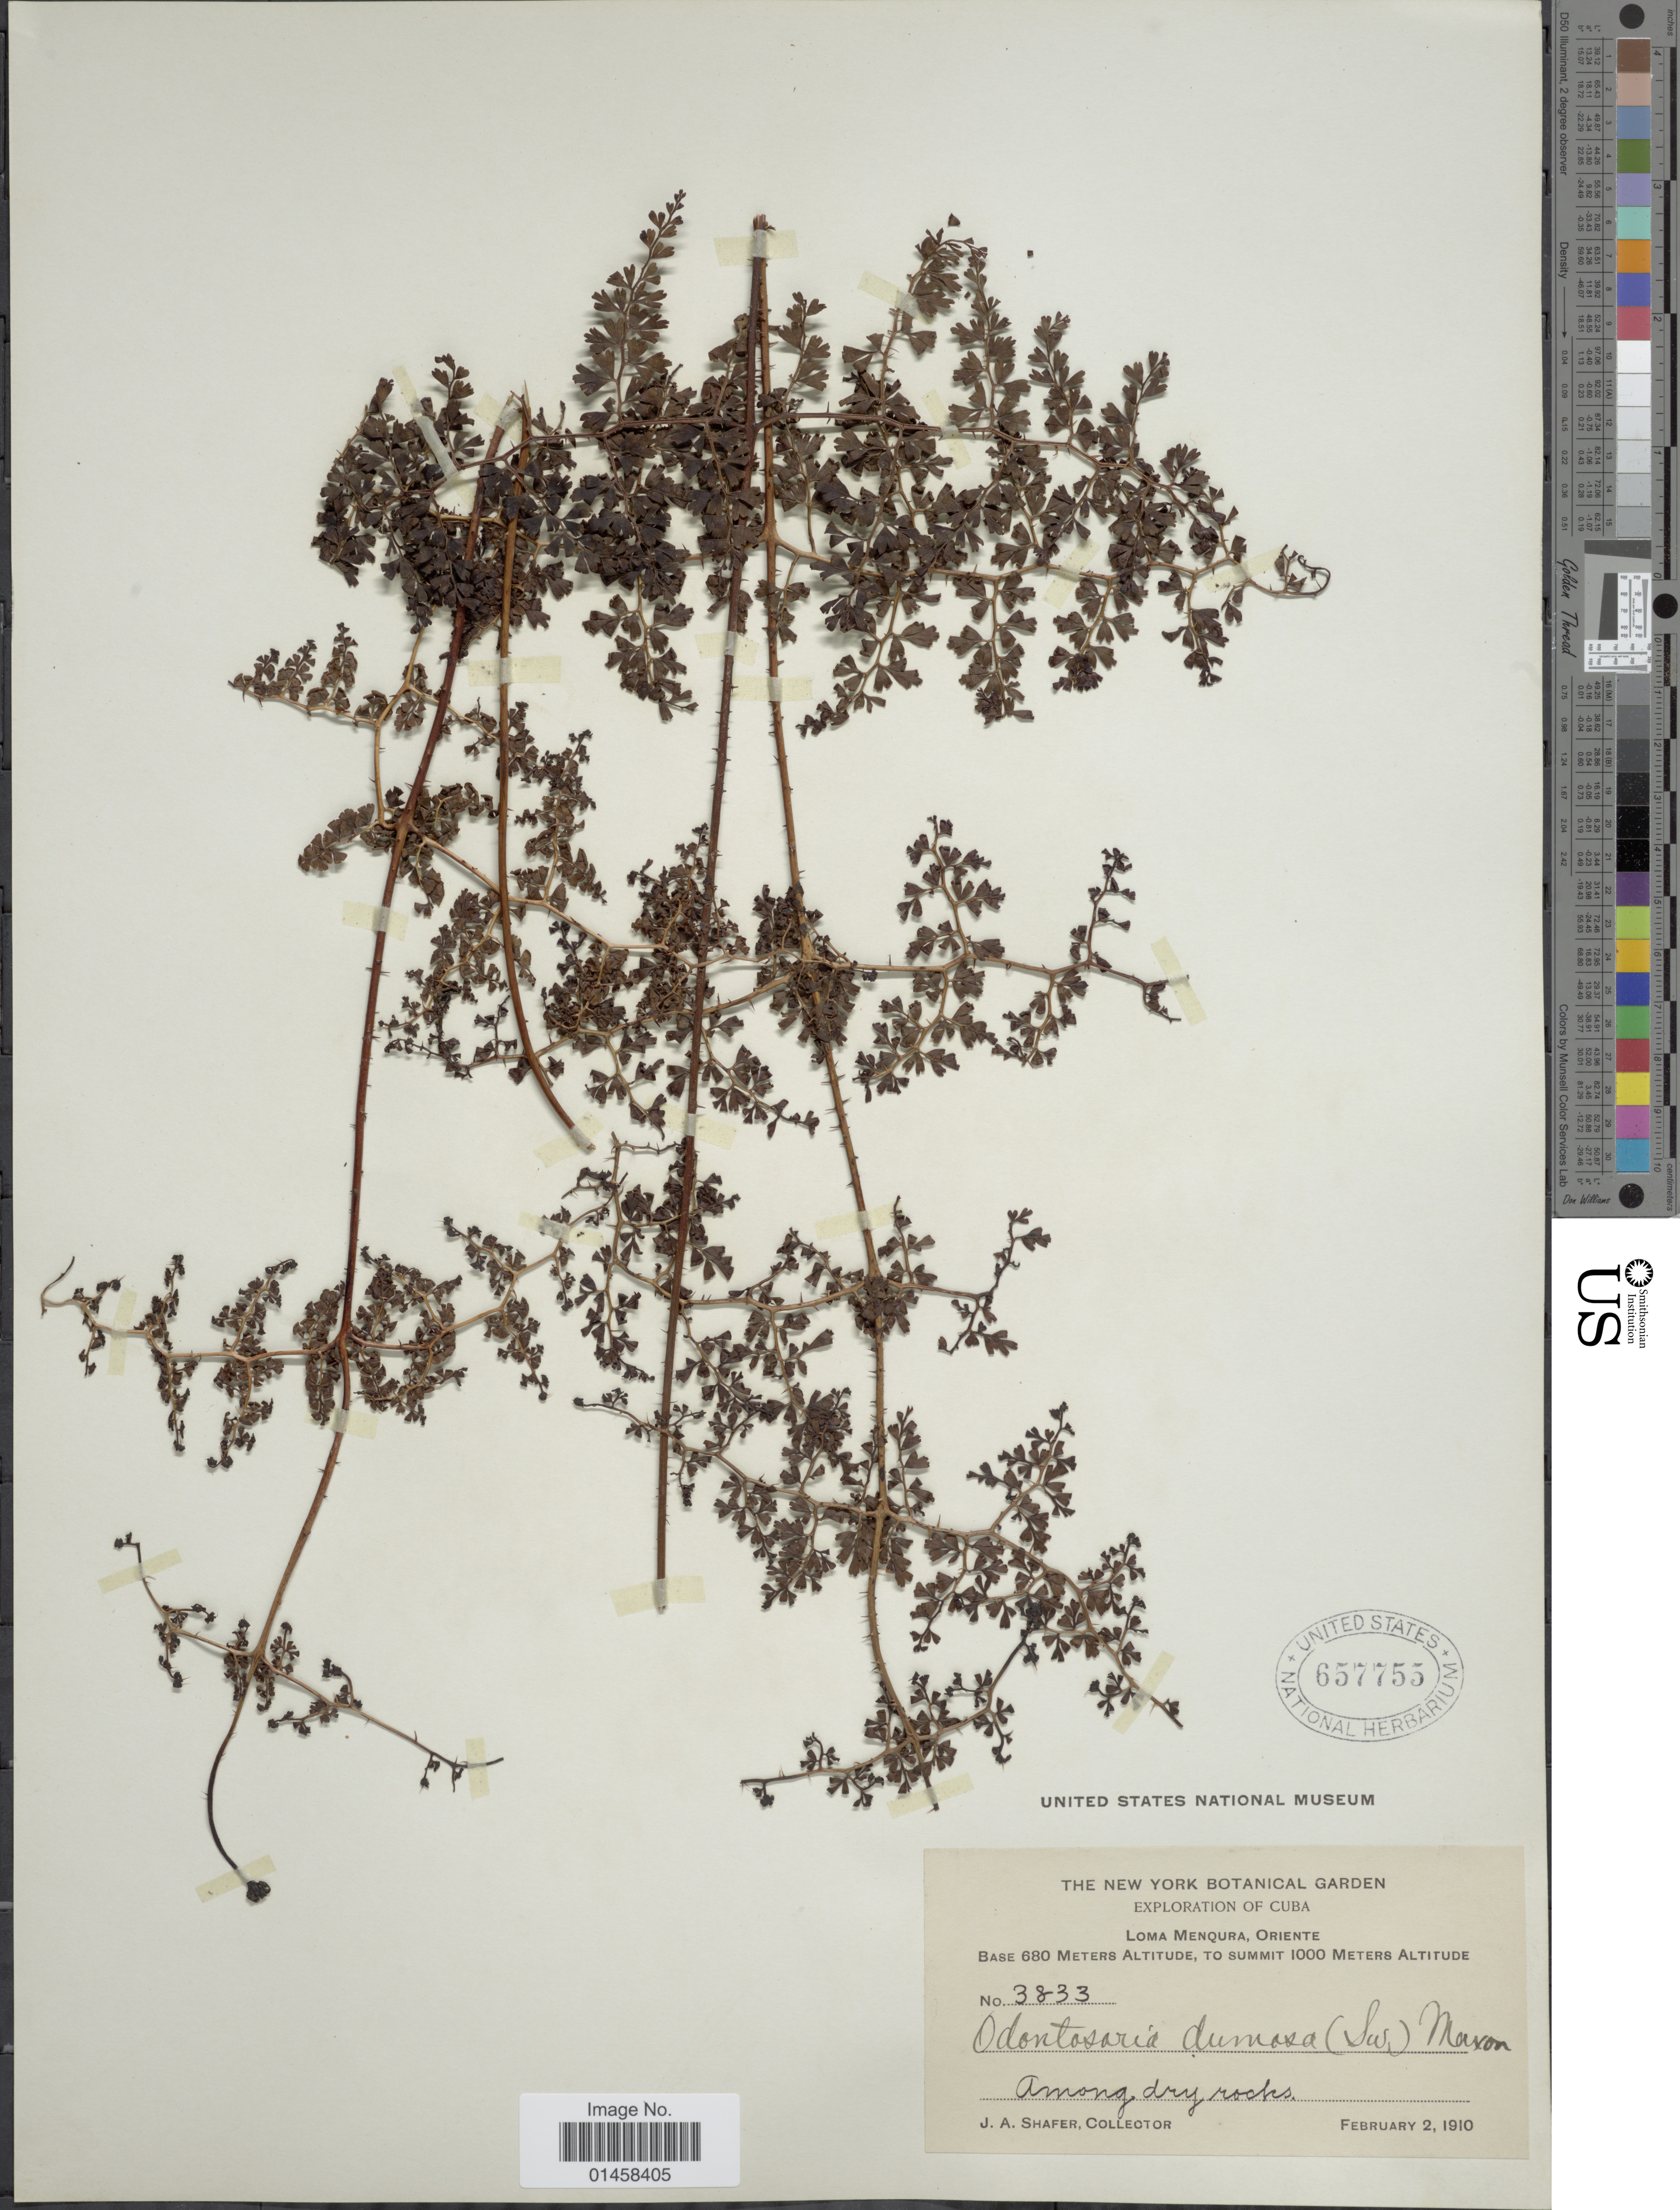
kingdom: Plantae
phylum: Tracheophyta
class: Polypodiopsida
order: Polypodiales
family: Lindsaeaceae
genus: Odontosoria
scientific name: Odontosoria aculeata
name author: (L.) J. Sm.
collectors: J. A. Shafer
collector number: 3833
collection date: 1910-02-02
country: Cuba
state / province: Oriente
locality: Loma Menqura, Base to summit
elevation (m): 680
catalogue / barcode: US 657755